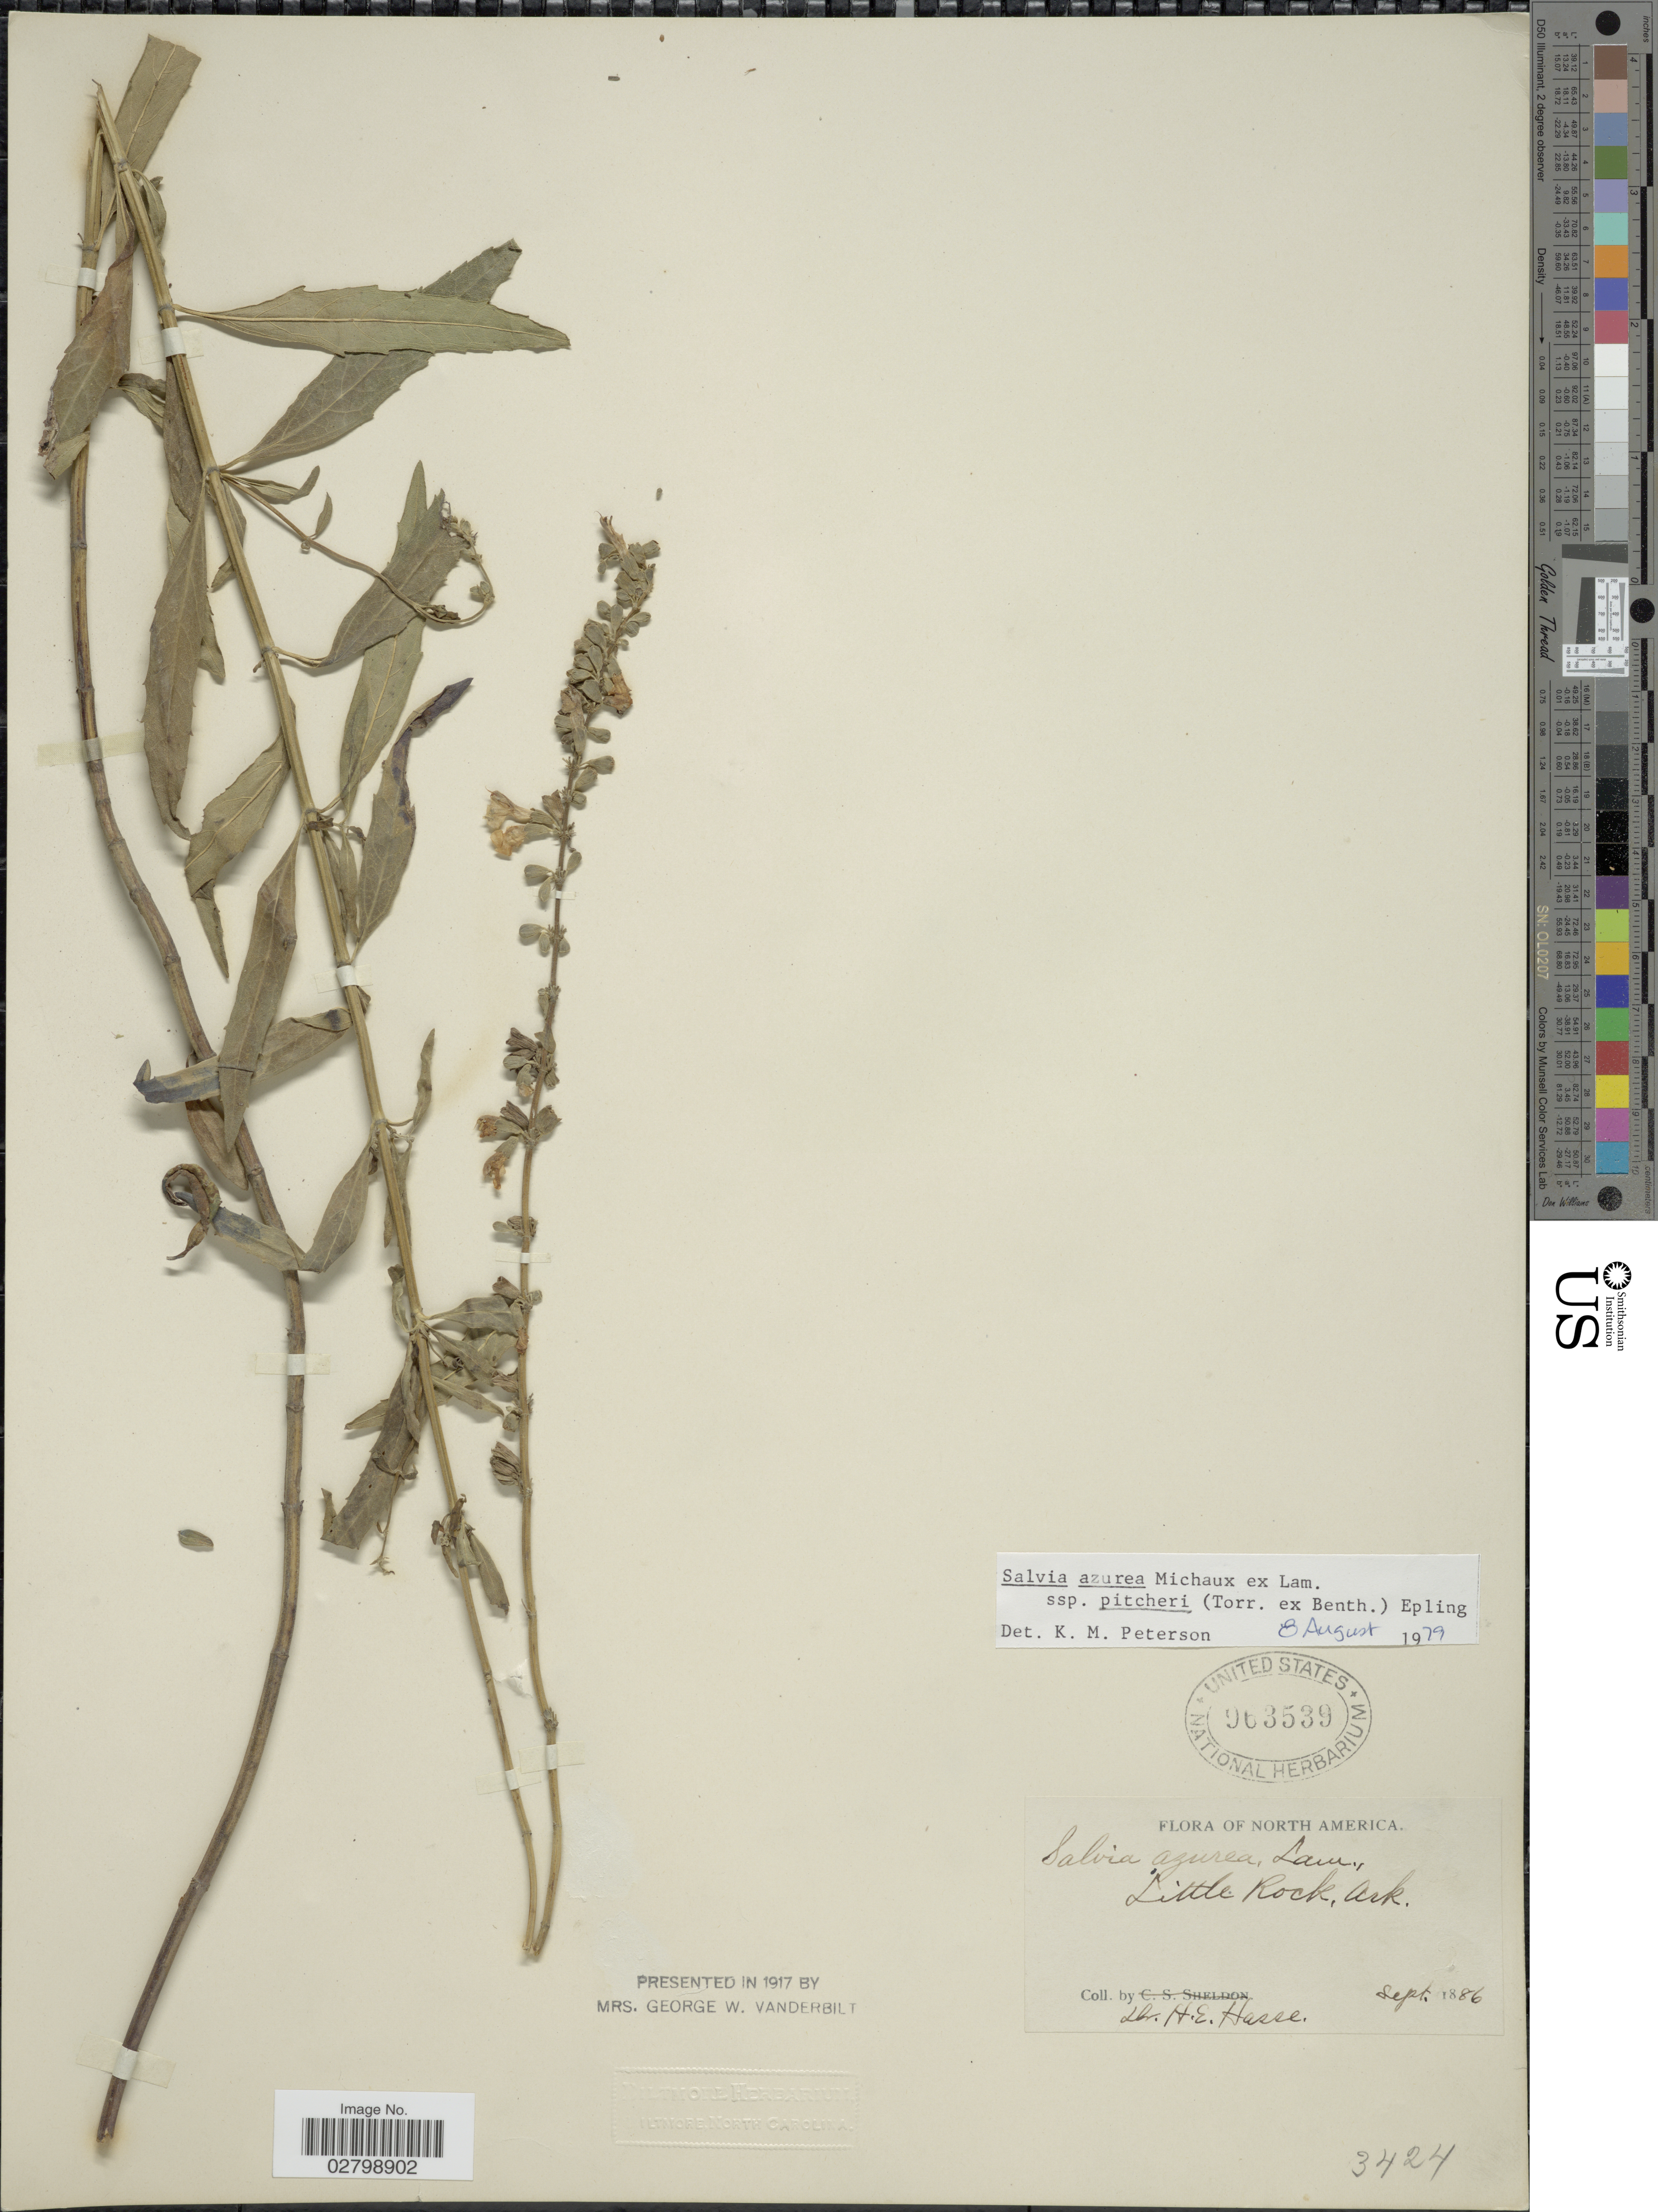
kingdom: Plantae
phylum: Tracheophyta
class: Magnoliopsida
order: Lamiales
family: Lamiaceae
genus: Salvia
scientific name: Salvia azurea subsp. pitcheri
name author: Michx. ex Lam.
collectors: H. E. Hasse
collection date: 1886-09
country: United States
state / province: Arkansas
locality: Little Rock.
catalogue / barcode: US 963539